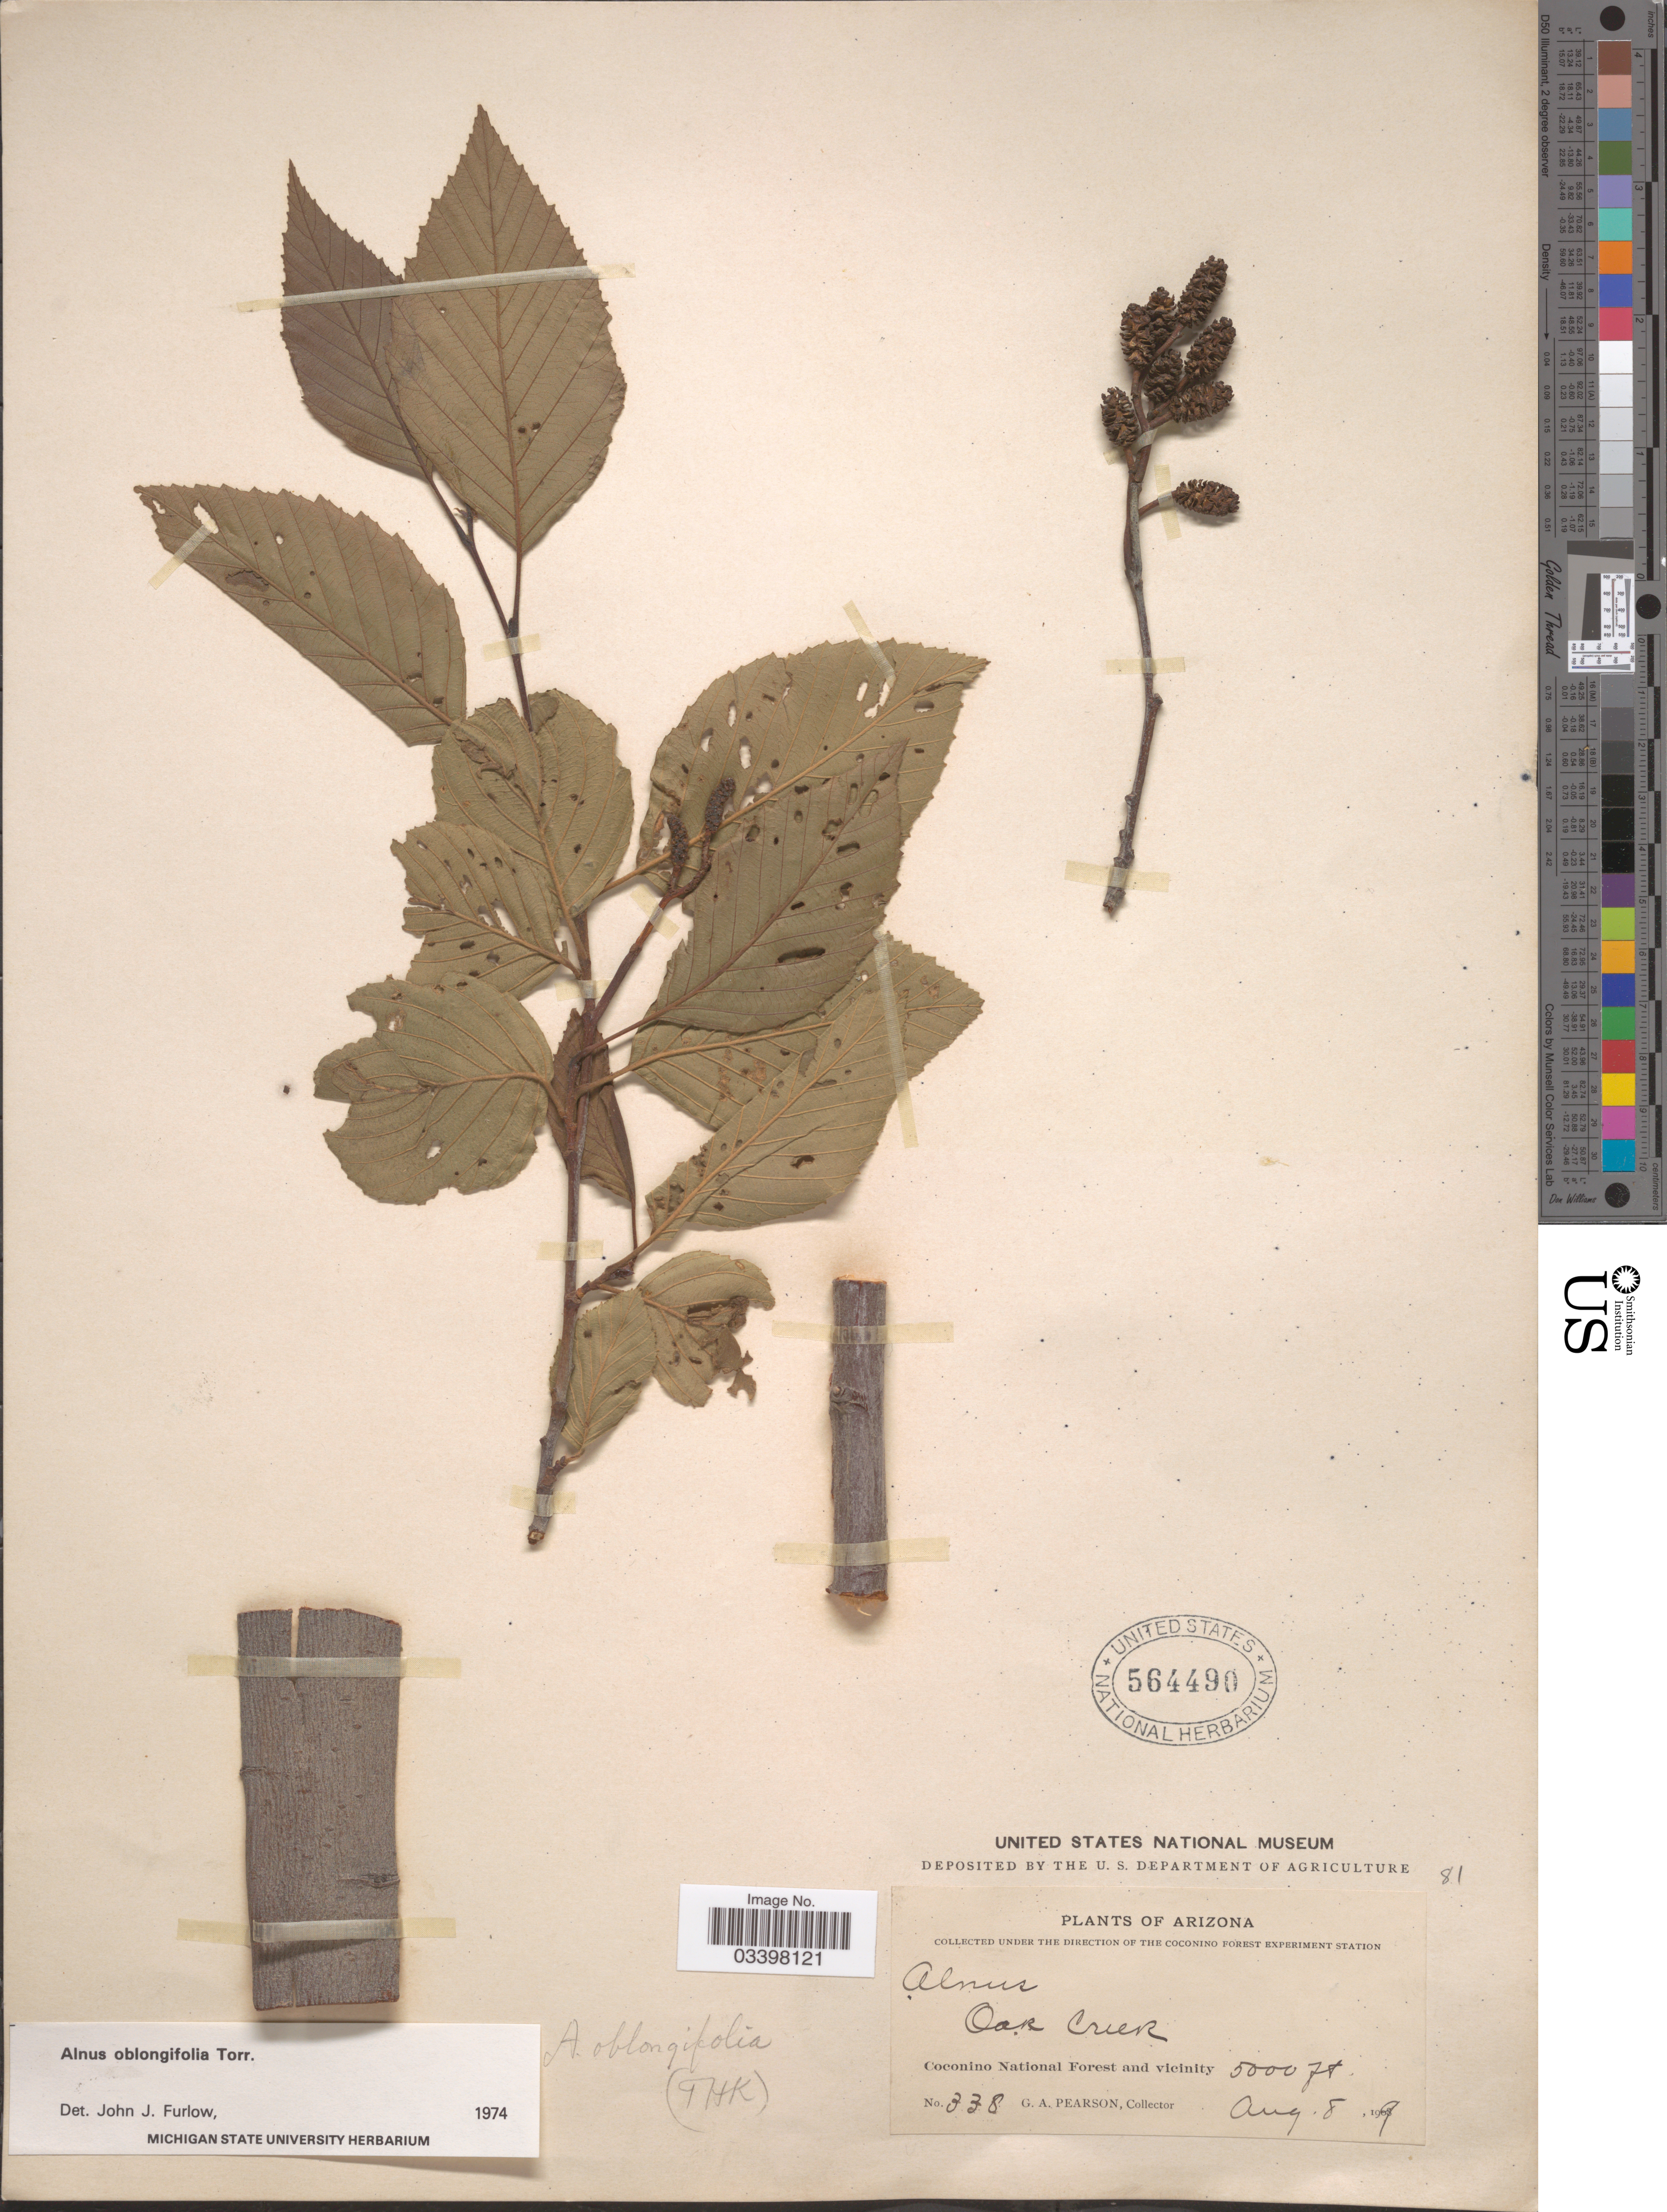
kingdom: Plantae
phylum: Tracheophyta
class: Magnoliopsida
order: Fagales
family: Betulaceae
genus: Alnus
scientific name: Alnus oblongifolia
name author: Torr. in Emory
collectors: G. Pearson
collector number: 338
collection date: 1909-08-08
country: United States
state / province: Arizona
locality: Oak Creek. Coconino National Forest and vicinity.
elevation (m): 1524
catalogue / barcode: US 564490